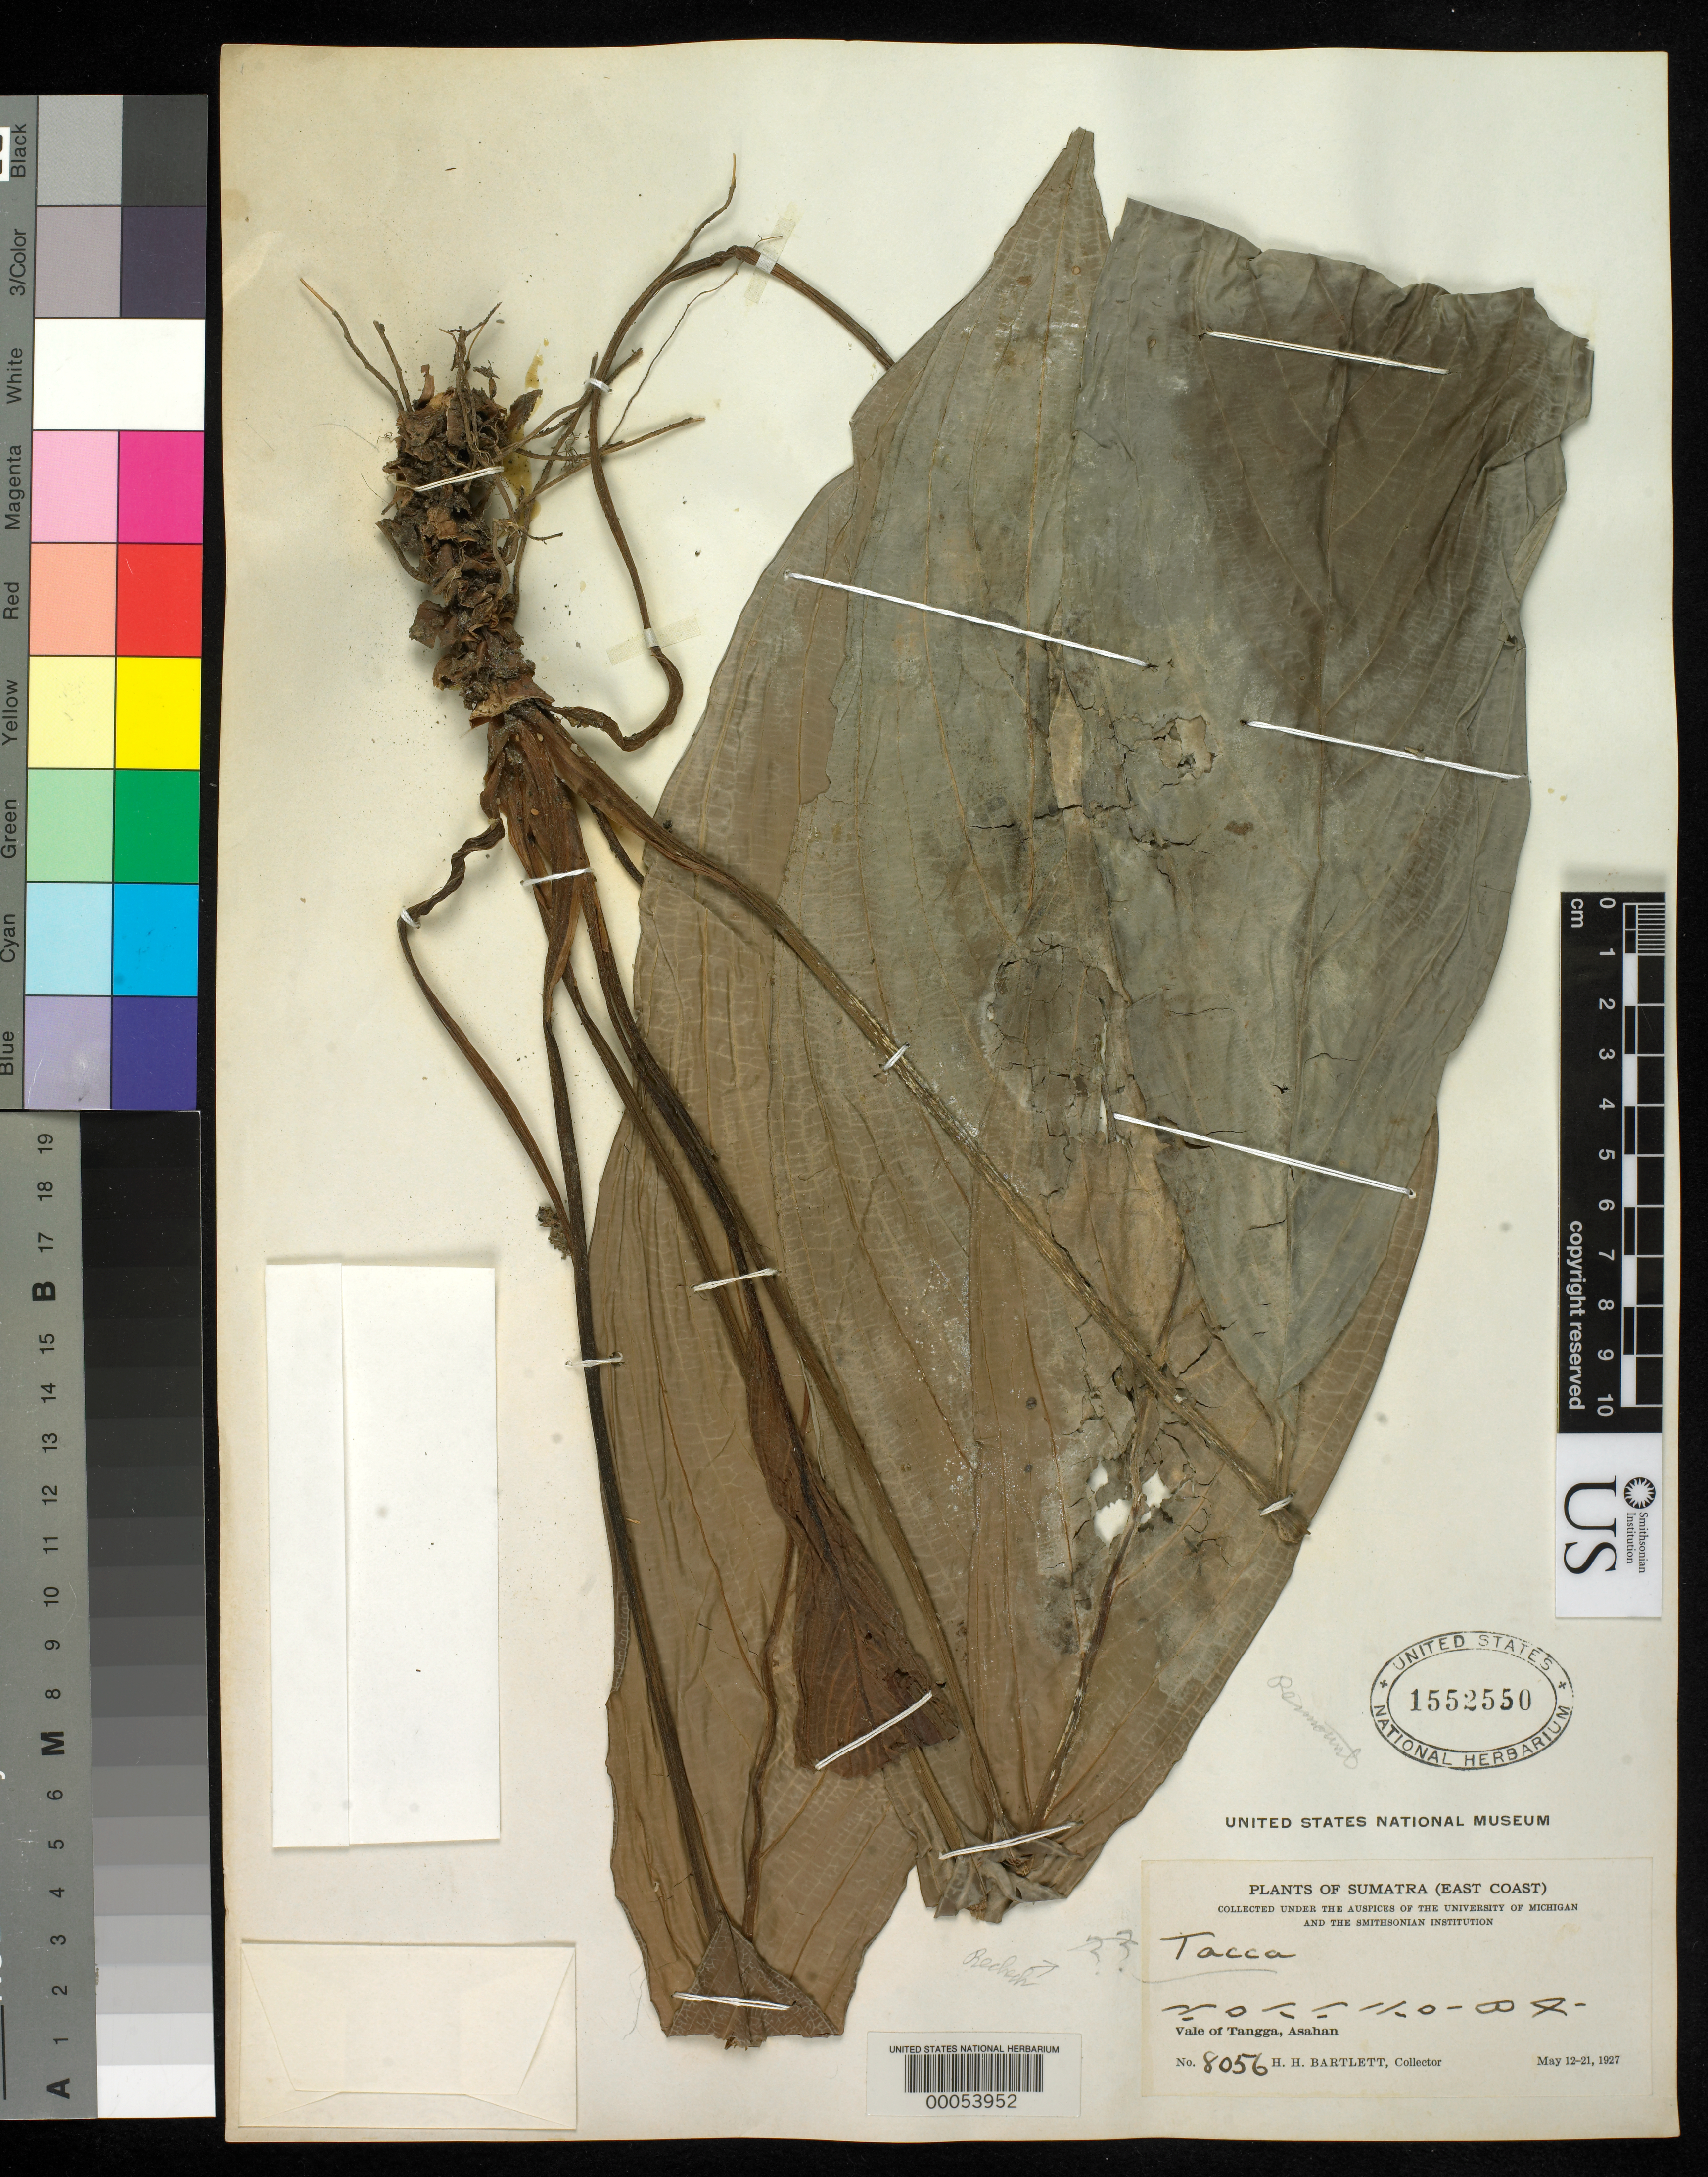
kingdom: Plantae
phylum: Tracheophyta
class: Liliopsida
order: Dioscoreales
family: Dioscoreaceae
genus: Tacca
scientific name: Tacca sp.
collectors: H. H. Bartlett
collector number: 8056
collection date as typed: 12 May 1927 to 21 May 1927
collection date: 1927-05-12/1927-05-21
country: Indonesia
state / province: Sumatra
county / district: Sumatera Utara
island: Sumatra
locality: vale of Tangga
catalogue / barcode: US 1552550